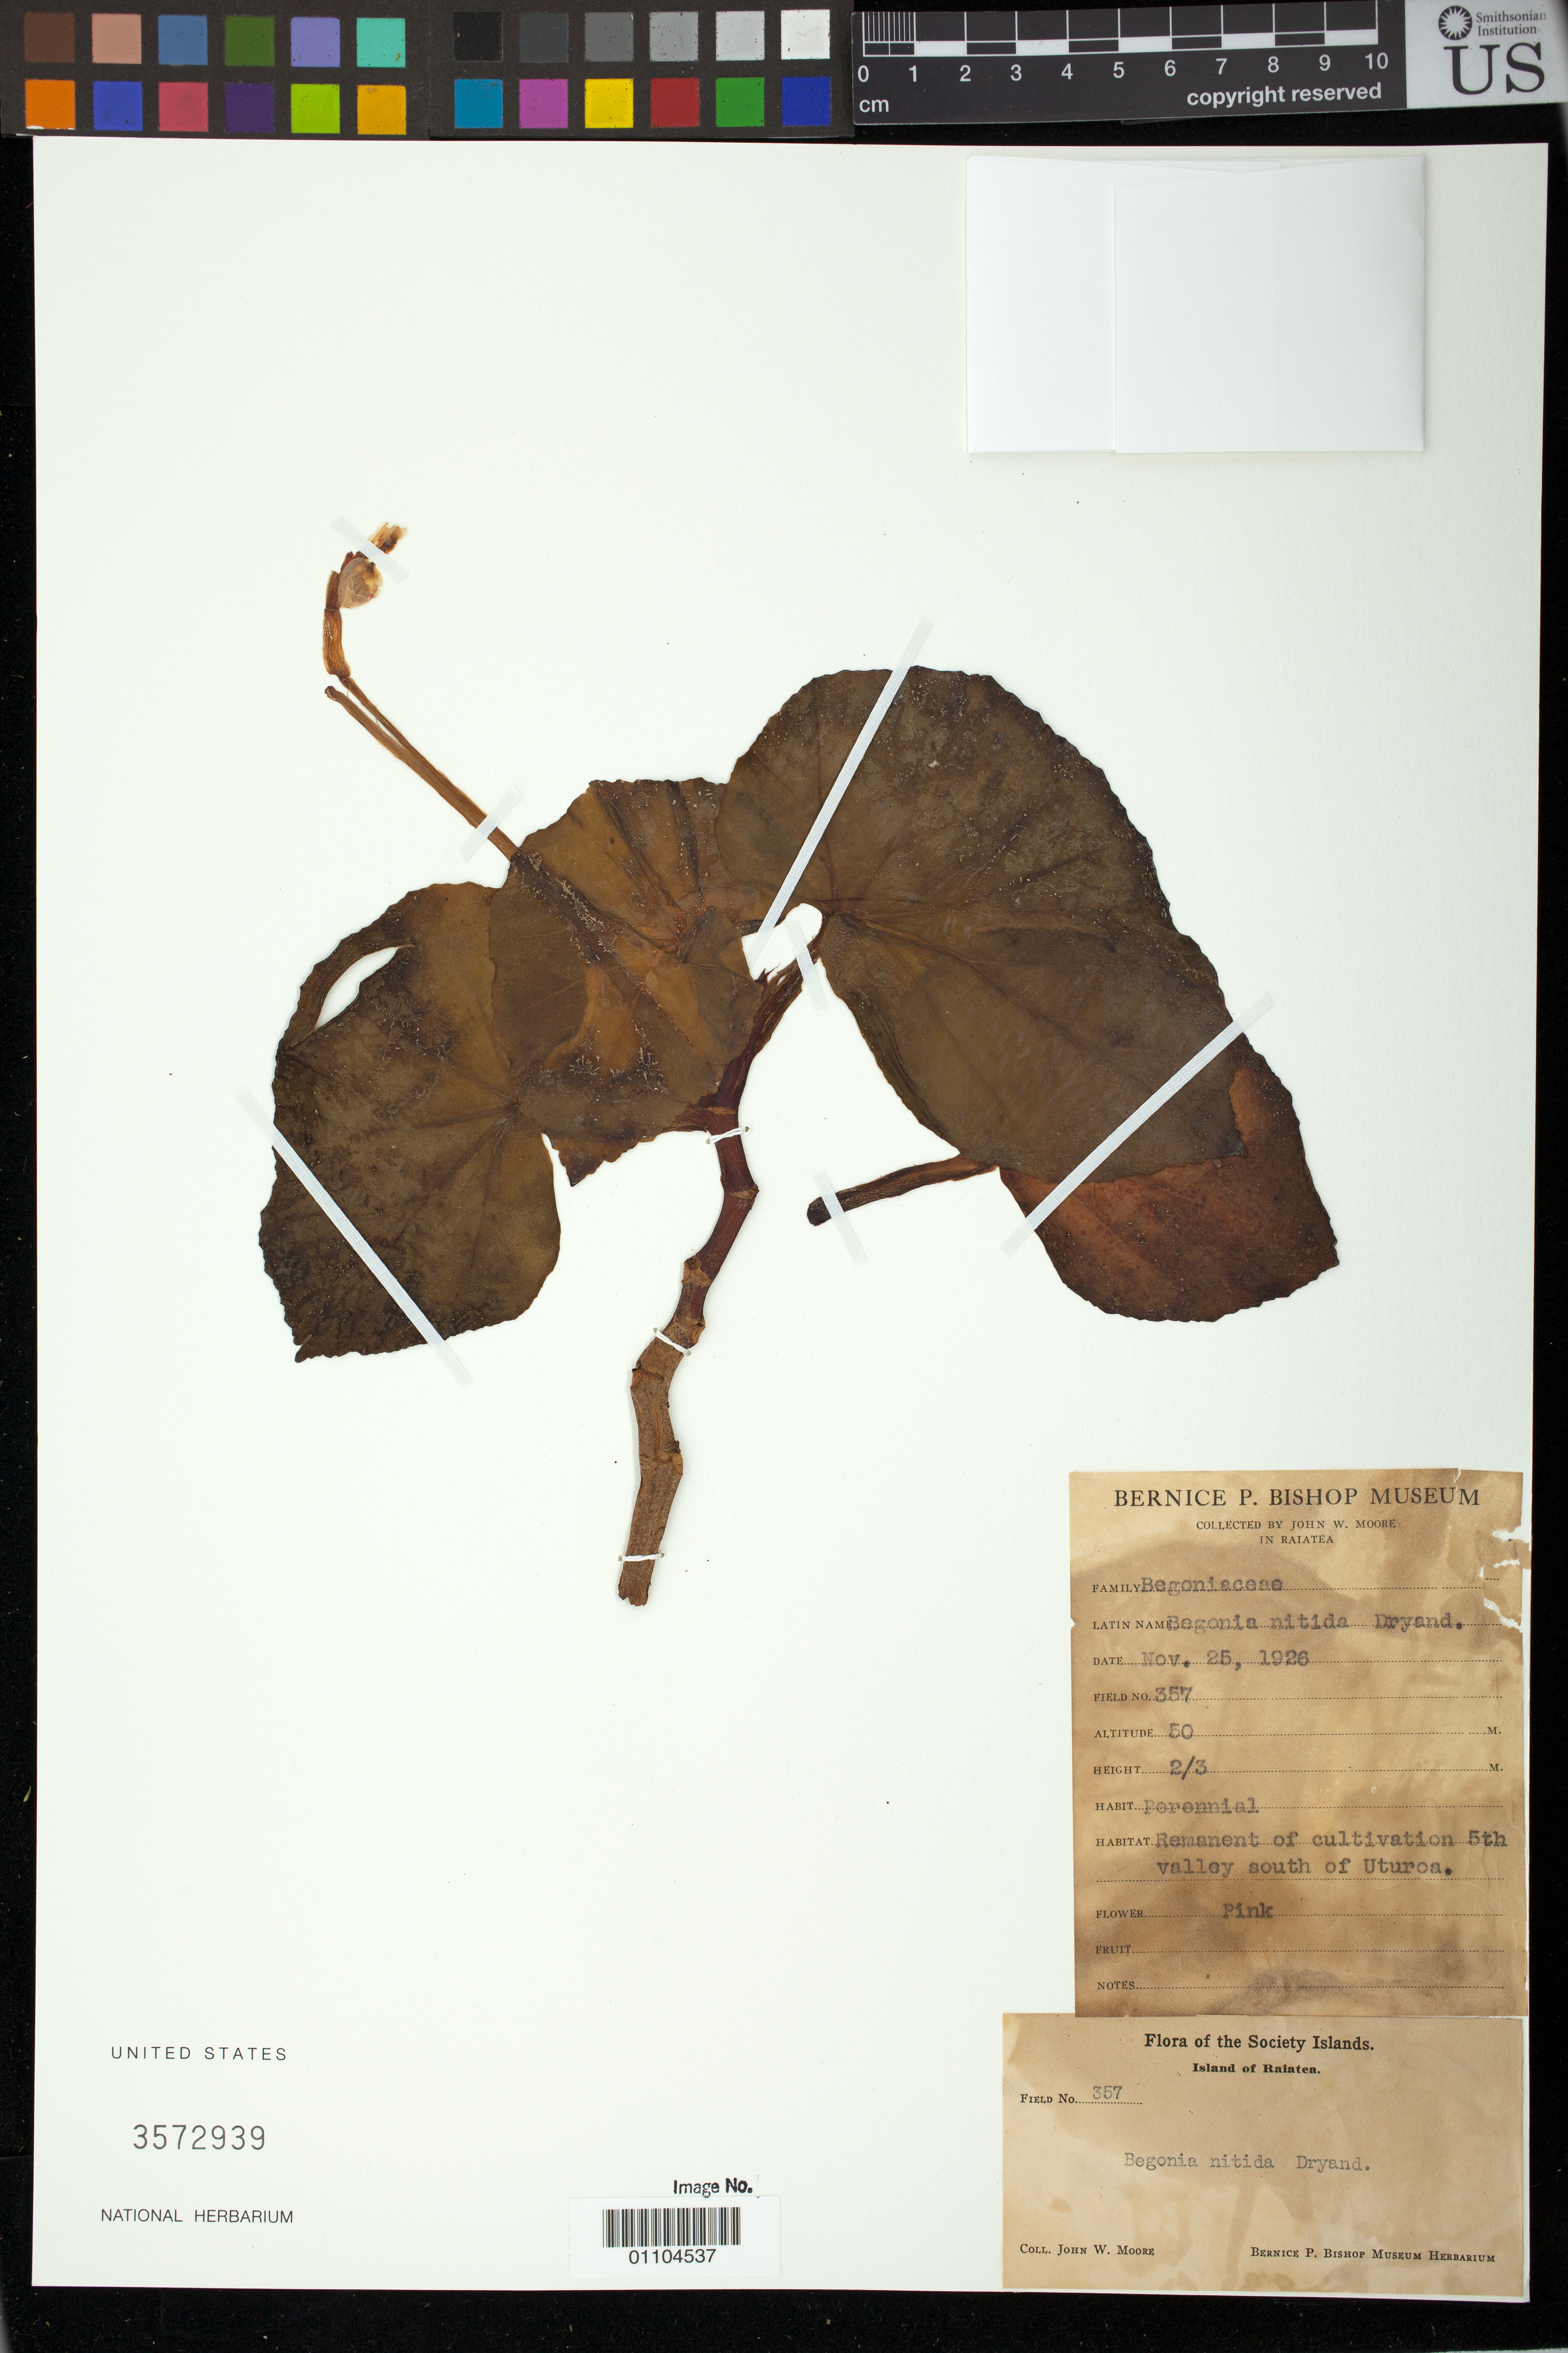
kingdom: Plantae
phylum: Tracheophyta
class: Magnoliopsida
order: Cucurbitales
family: Begoniaceae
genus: Begonia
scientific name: Begonia nitida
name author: Dryand.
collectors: J. Moore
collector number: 357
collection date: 1926-11-25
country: French Polynesia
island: Raiatea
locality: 5th valley south of Uturoa, Raiatea.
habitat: Remanent of cultivation 5th valley south of Uturoa.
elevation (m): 50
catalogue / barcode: US 3572939